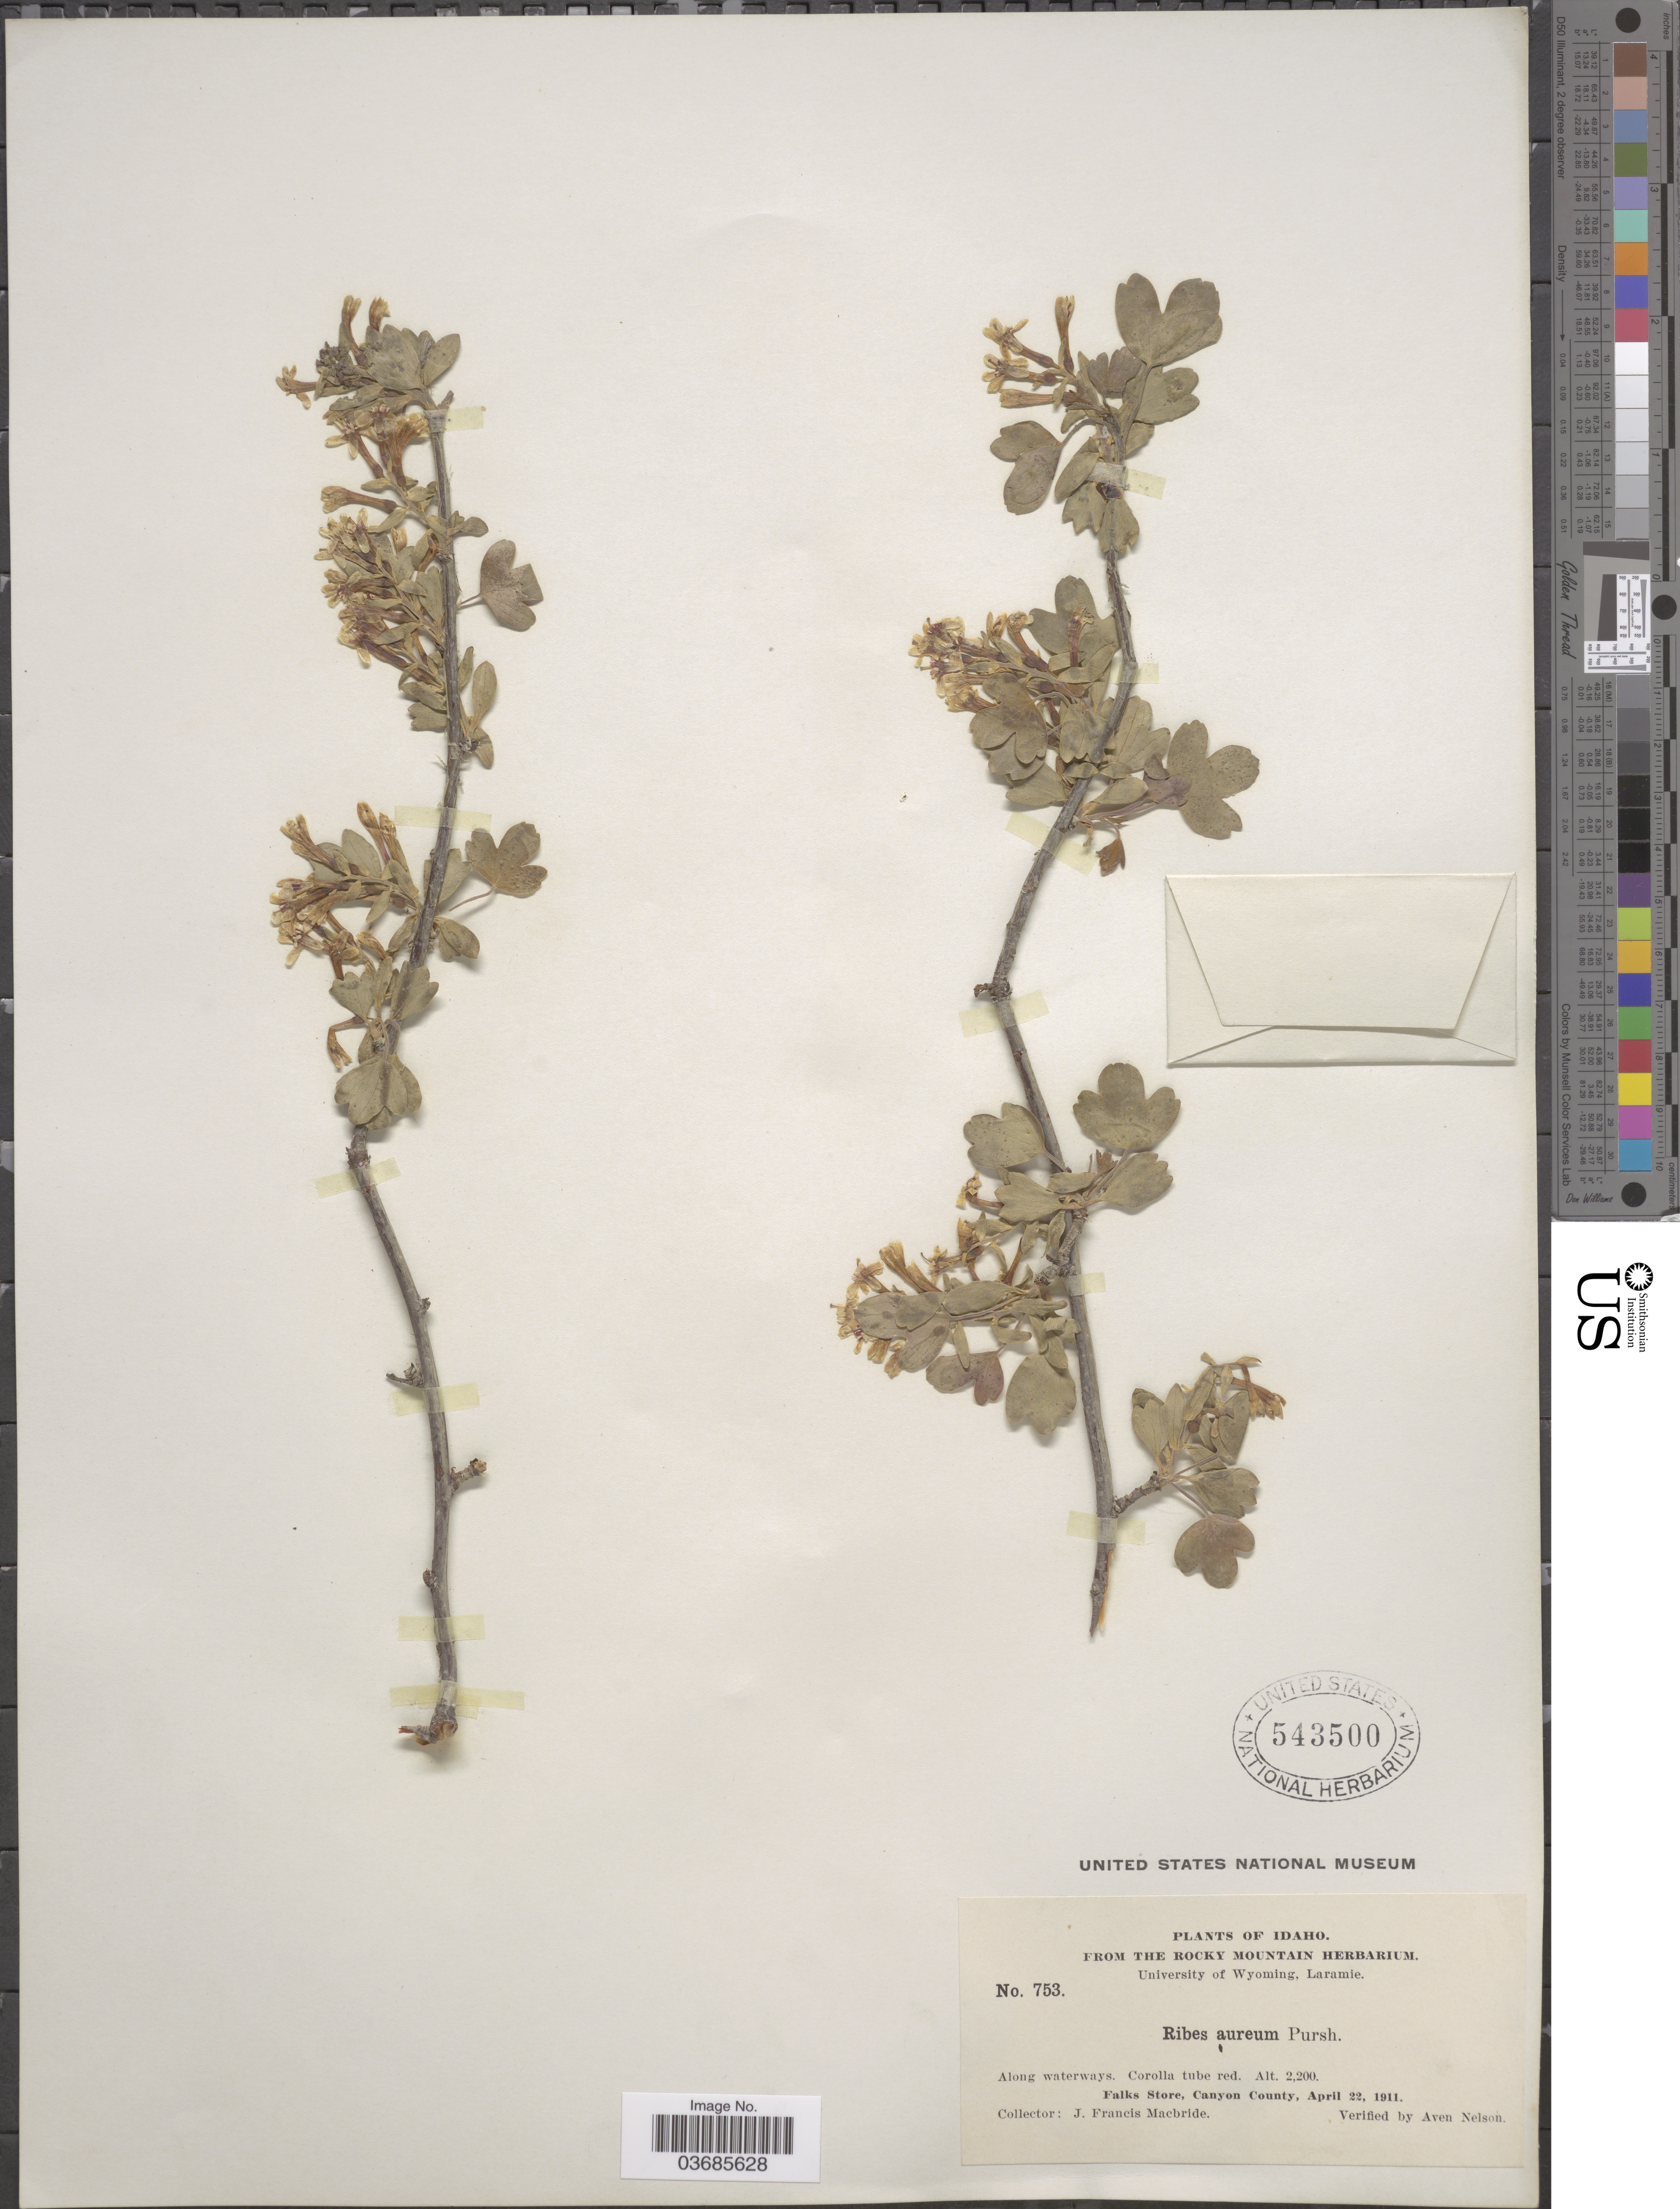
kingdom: Plantae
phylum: Tracheophyta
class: Magnoliopsida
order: Saxifragales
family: Grossulariaceae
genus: Ribes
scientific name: Ribes aureum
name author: Pursh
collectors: J. F. Macbride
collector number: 753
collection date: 1911-04-22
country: United States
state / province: Idaho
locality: Falks Store, Canyon County.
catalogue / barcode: US 543500